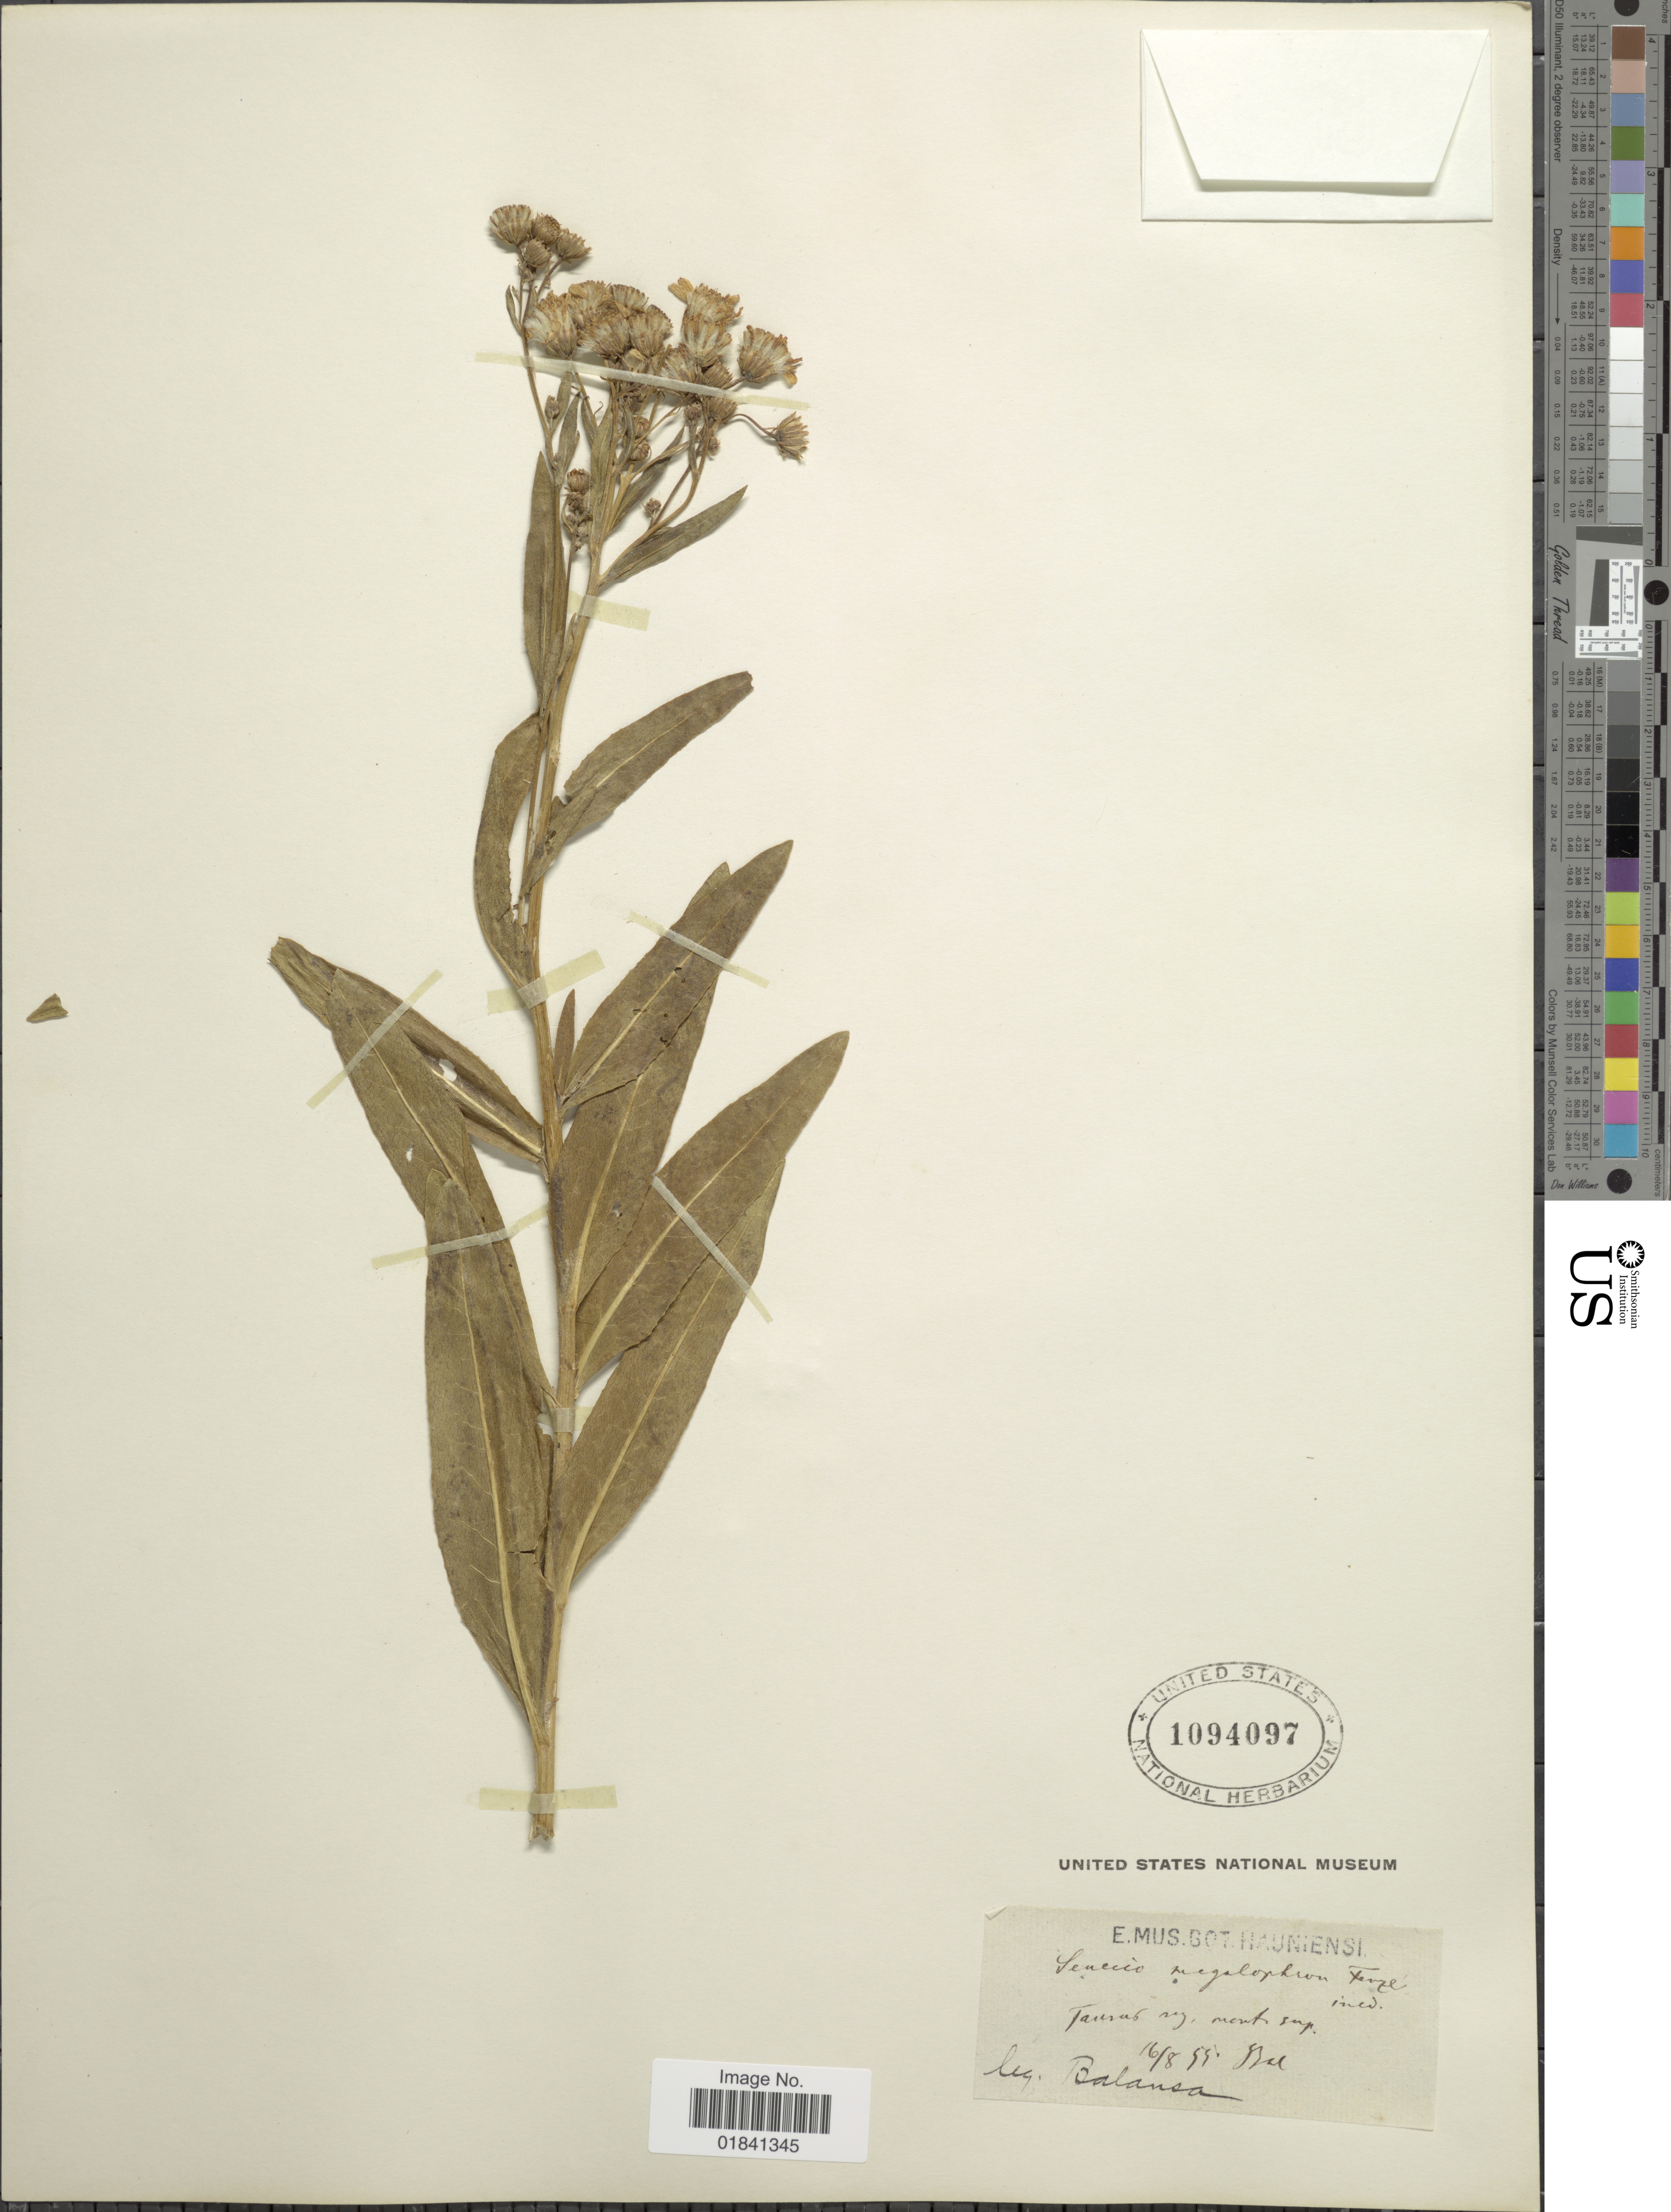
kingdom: Plantae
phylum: Tracheophyta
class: Magnoliopsida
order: Asterales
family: Asteraceae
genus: Senecio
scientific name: Senecio megalophron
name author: Fenzl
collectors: -. Balansa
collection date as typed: Transcribed d/m/y: 16/8/55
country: Turkey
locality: Taura reg, mont, sup, Bal [interpreted]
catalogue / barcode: US 1094097